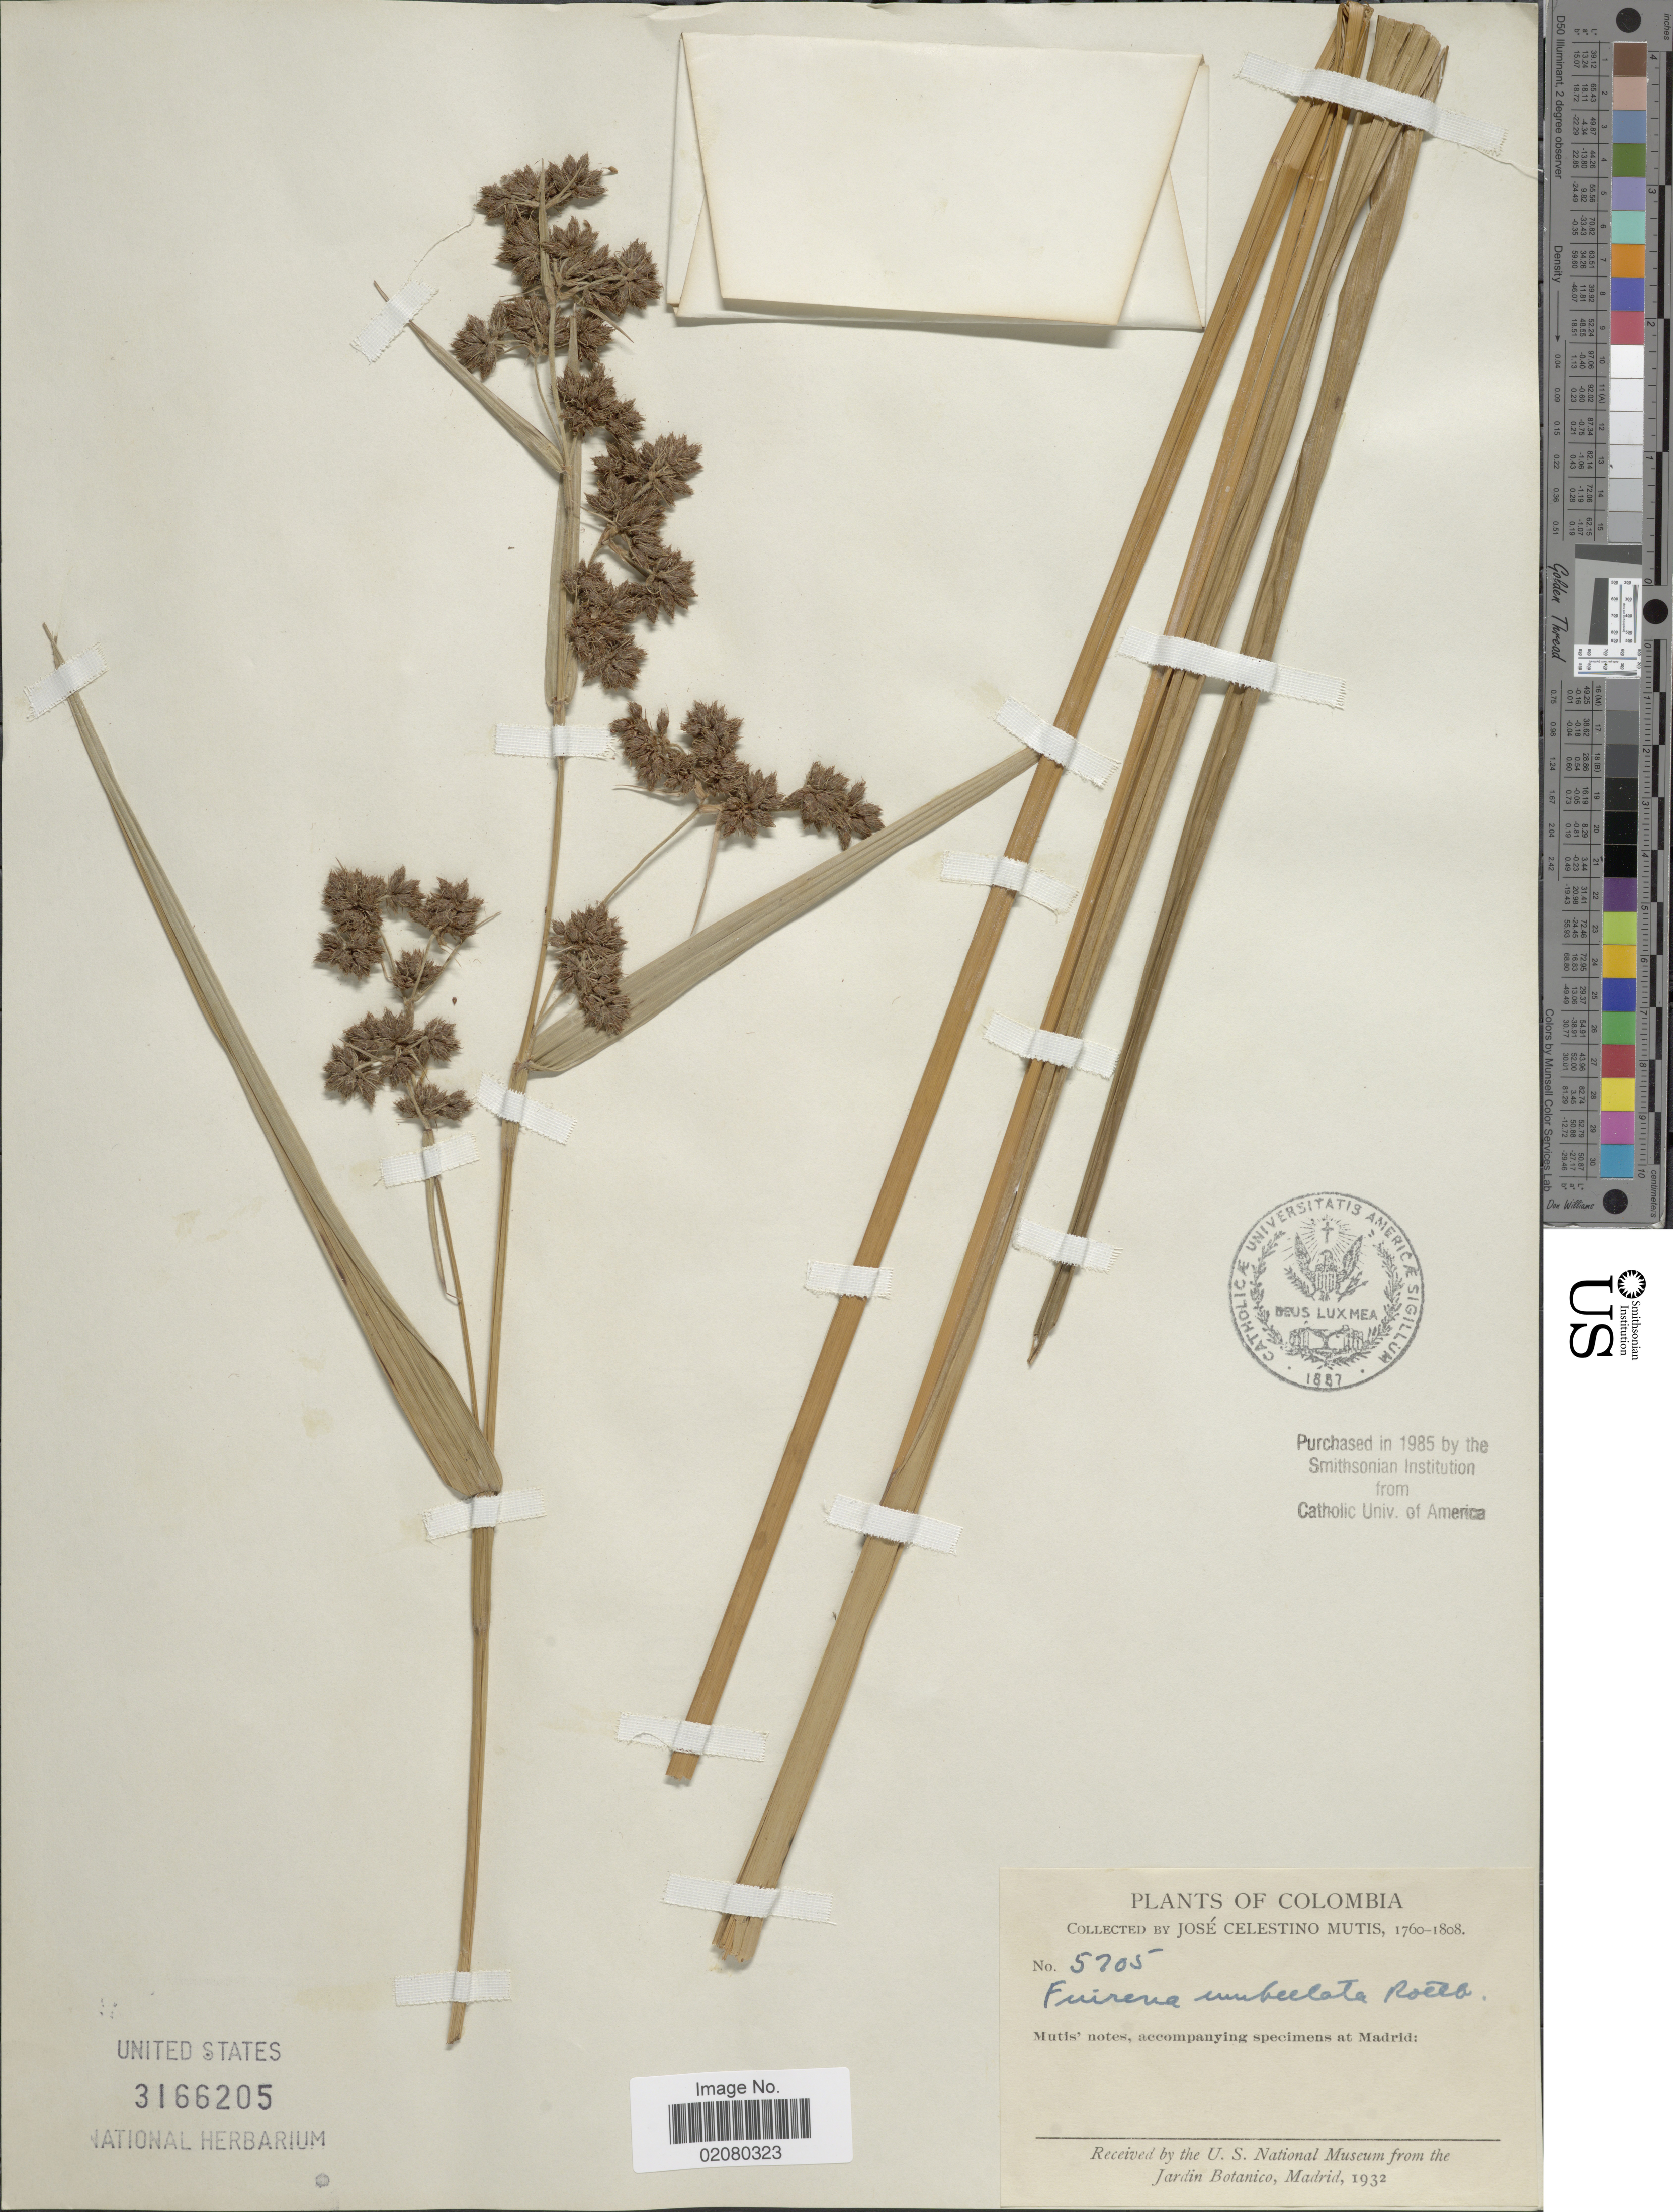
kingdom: Plantae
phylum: Tracheophyta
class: Liliopsida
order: Poales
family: Cyperaceae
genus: Fuirena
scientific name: Fuirena umbellata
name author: Rottb.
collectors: J. C. B. Mutis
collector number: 5705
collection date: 1760/1808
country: Colombia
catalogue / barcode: US 3166205